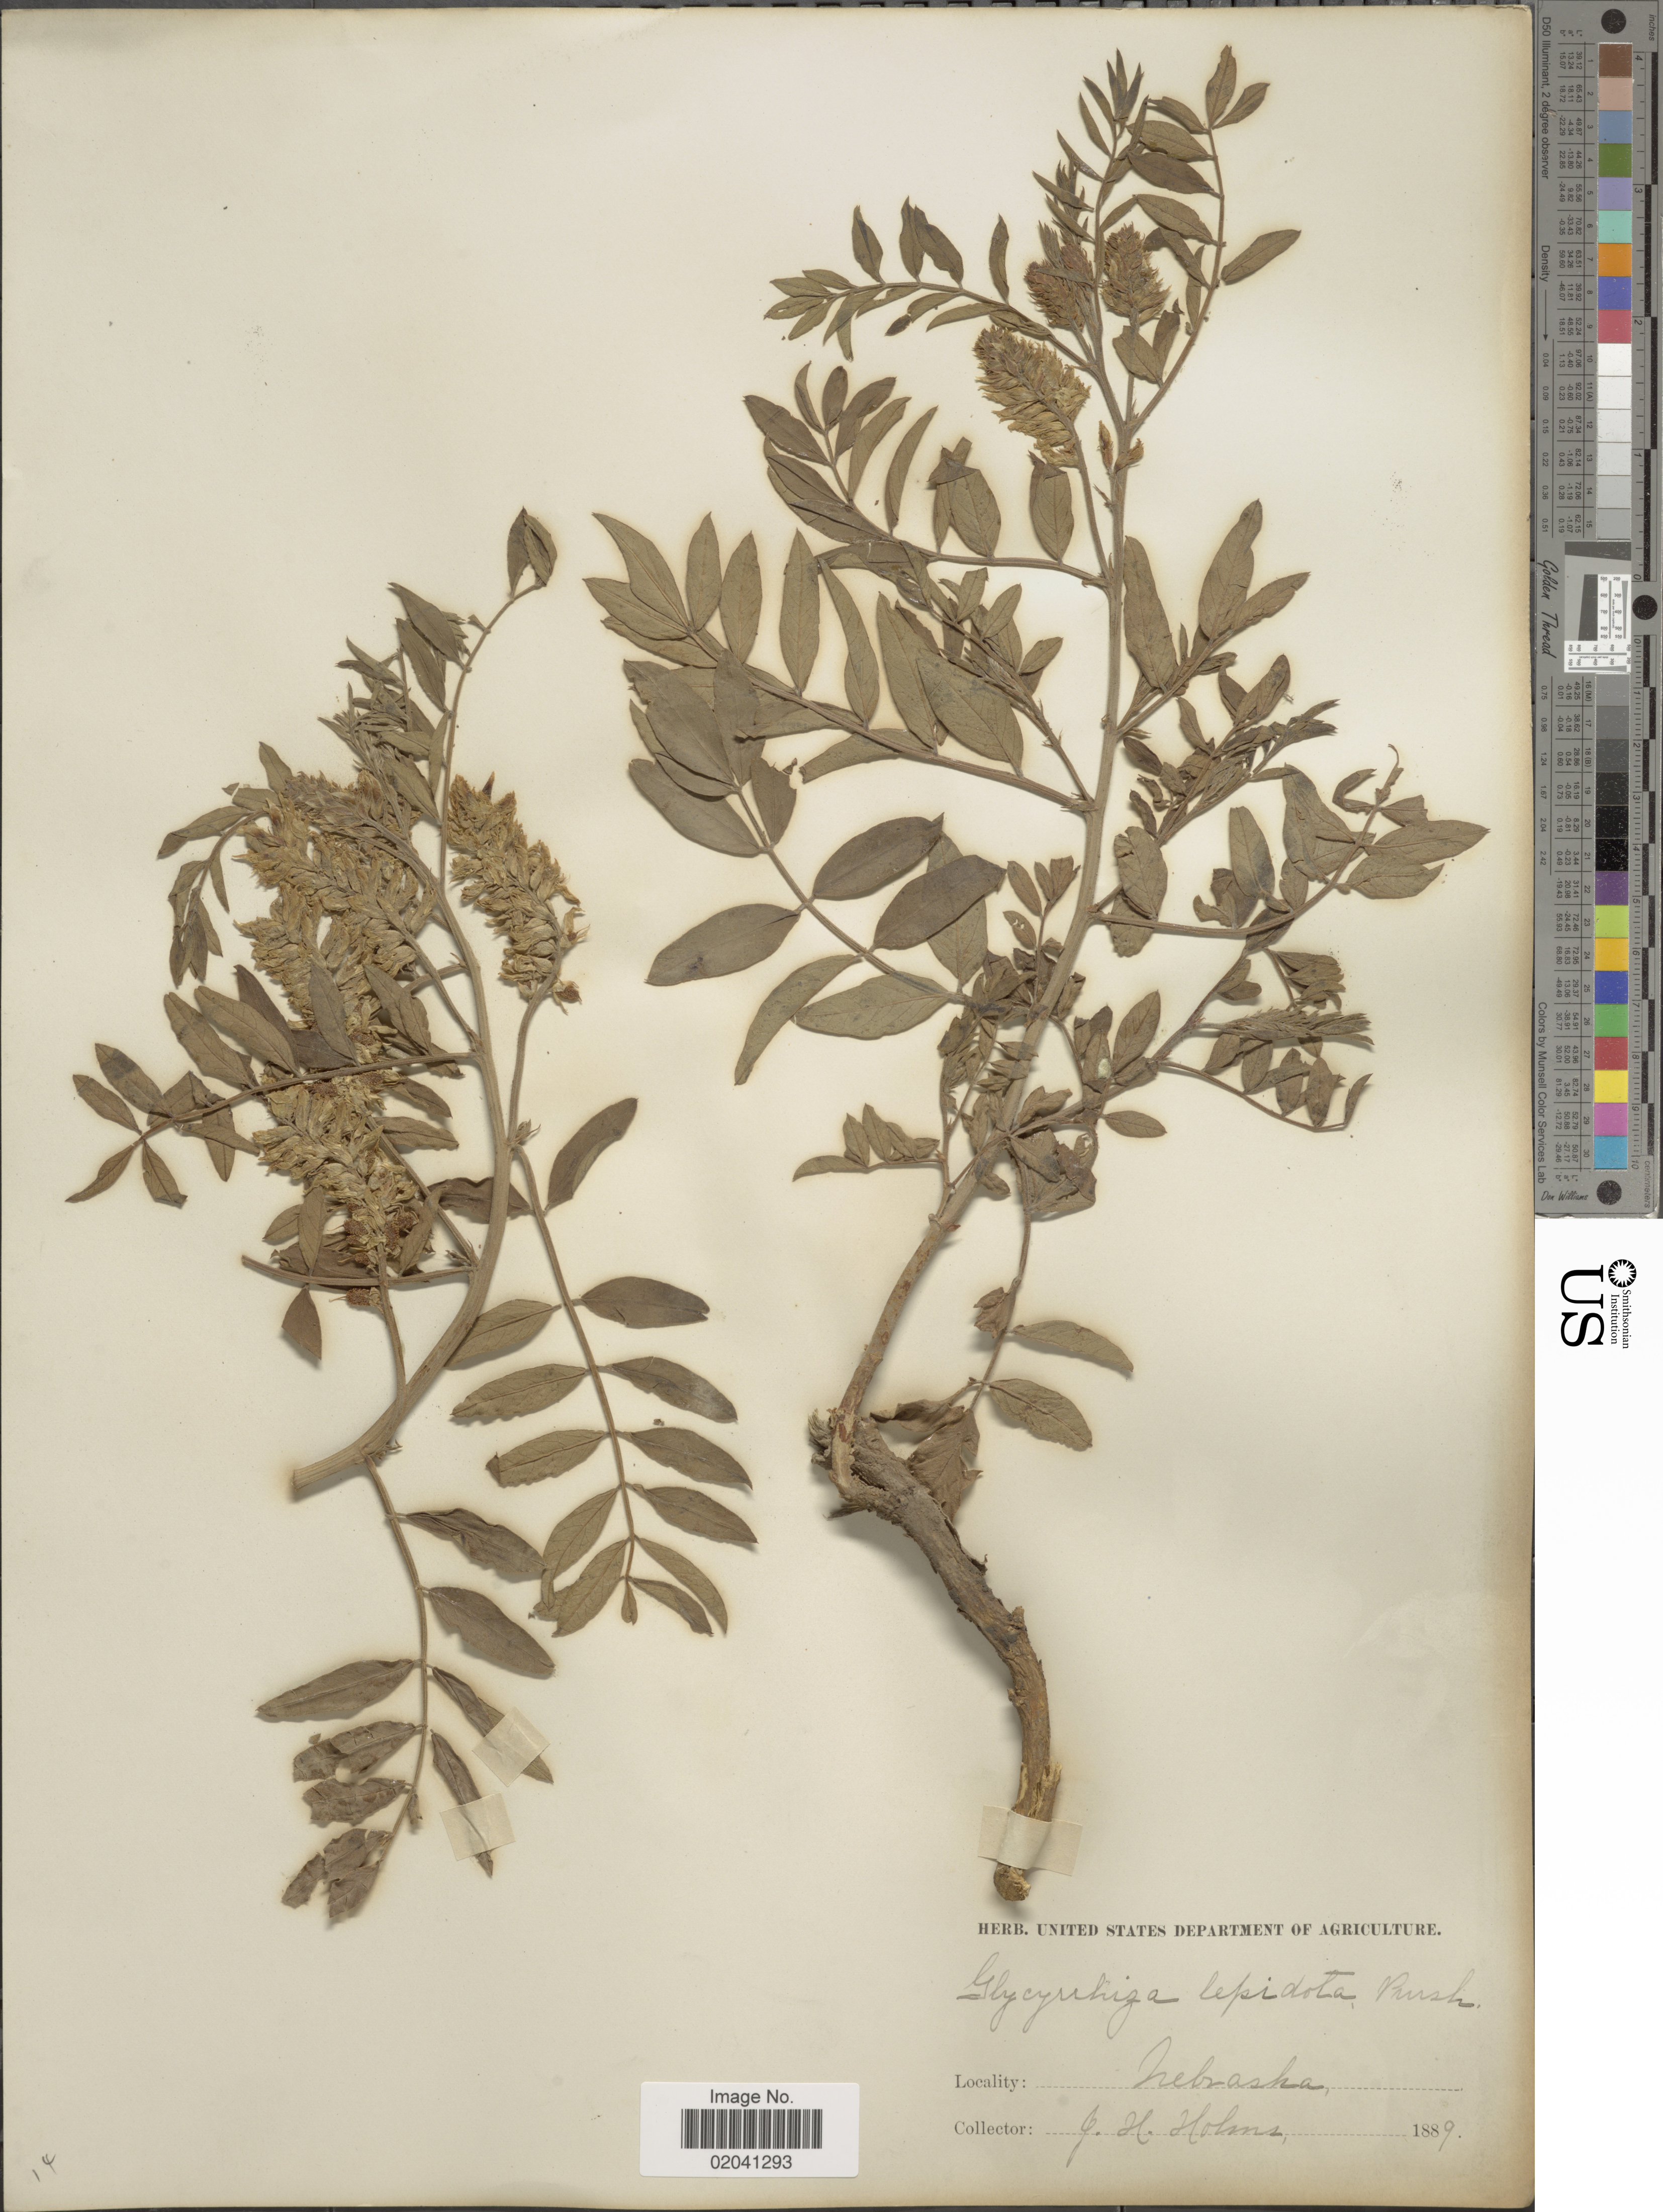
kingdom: Plantae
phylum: Tracheophyta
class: Magnoliopsida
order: Fabales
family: Fabaceae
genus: Glycyrrhiza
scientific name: Glycyrrhiza lepidota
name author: Pursh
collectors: J. H. Holms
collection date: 1889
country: United States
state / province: Nebraska